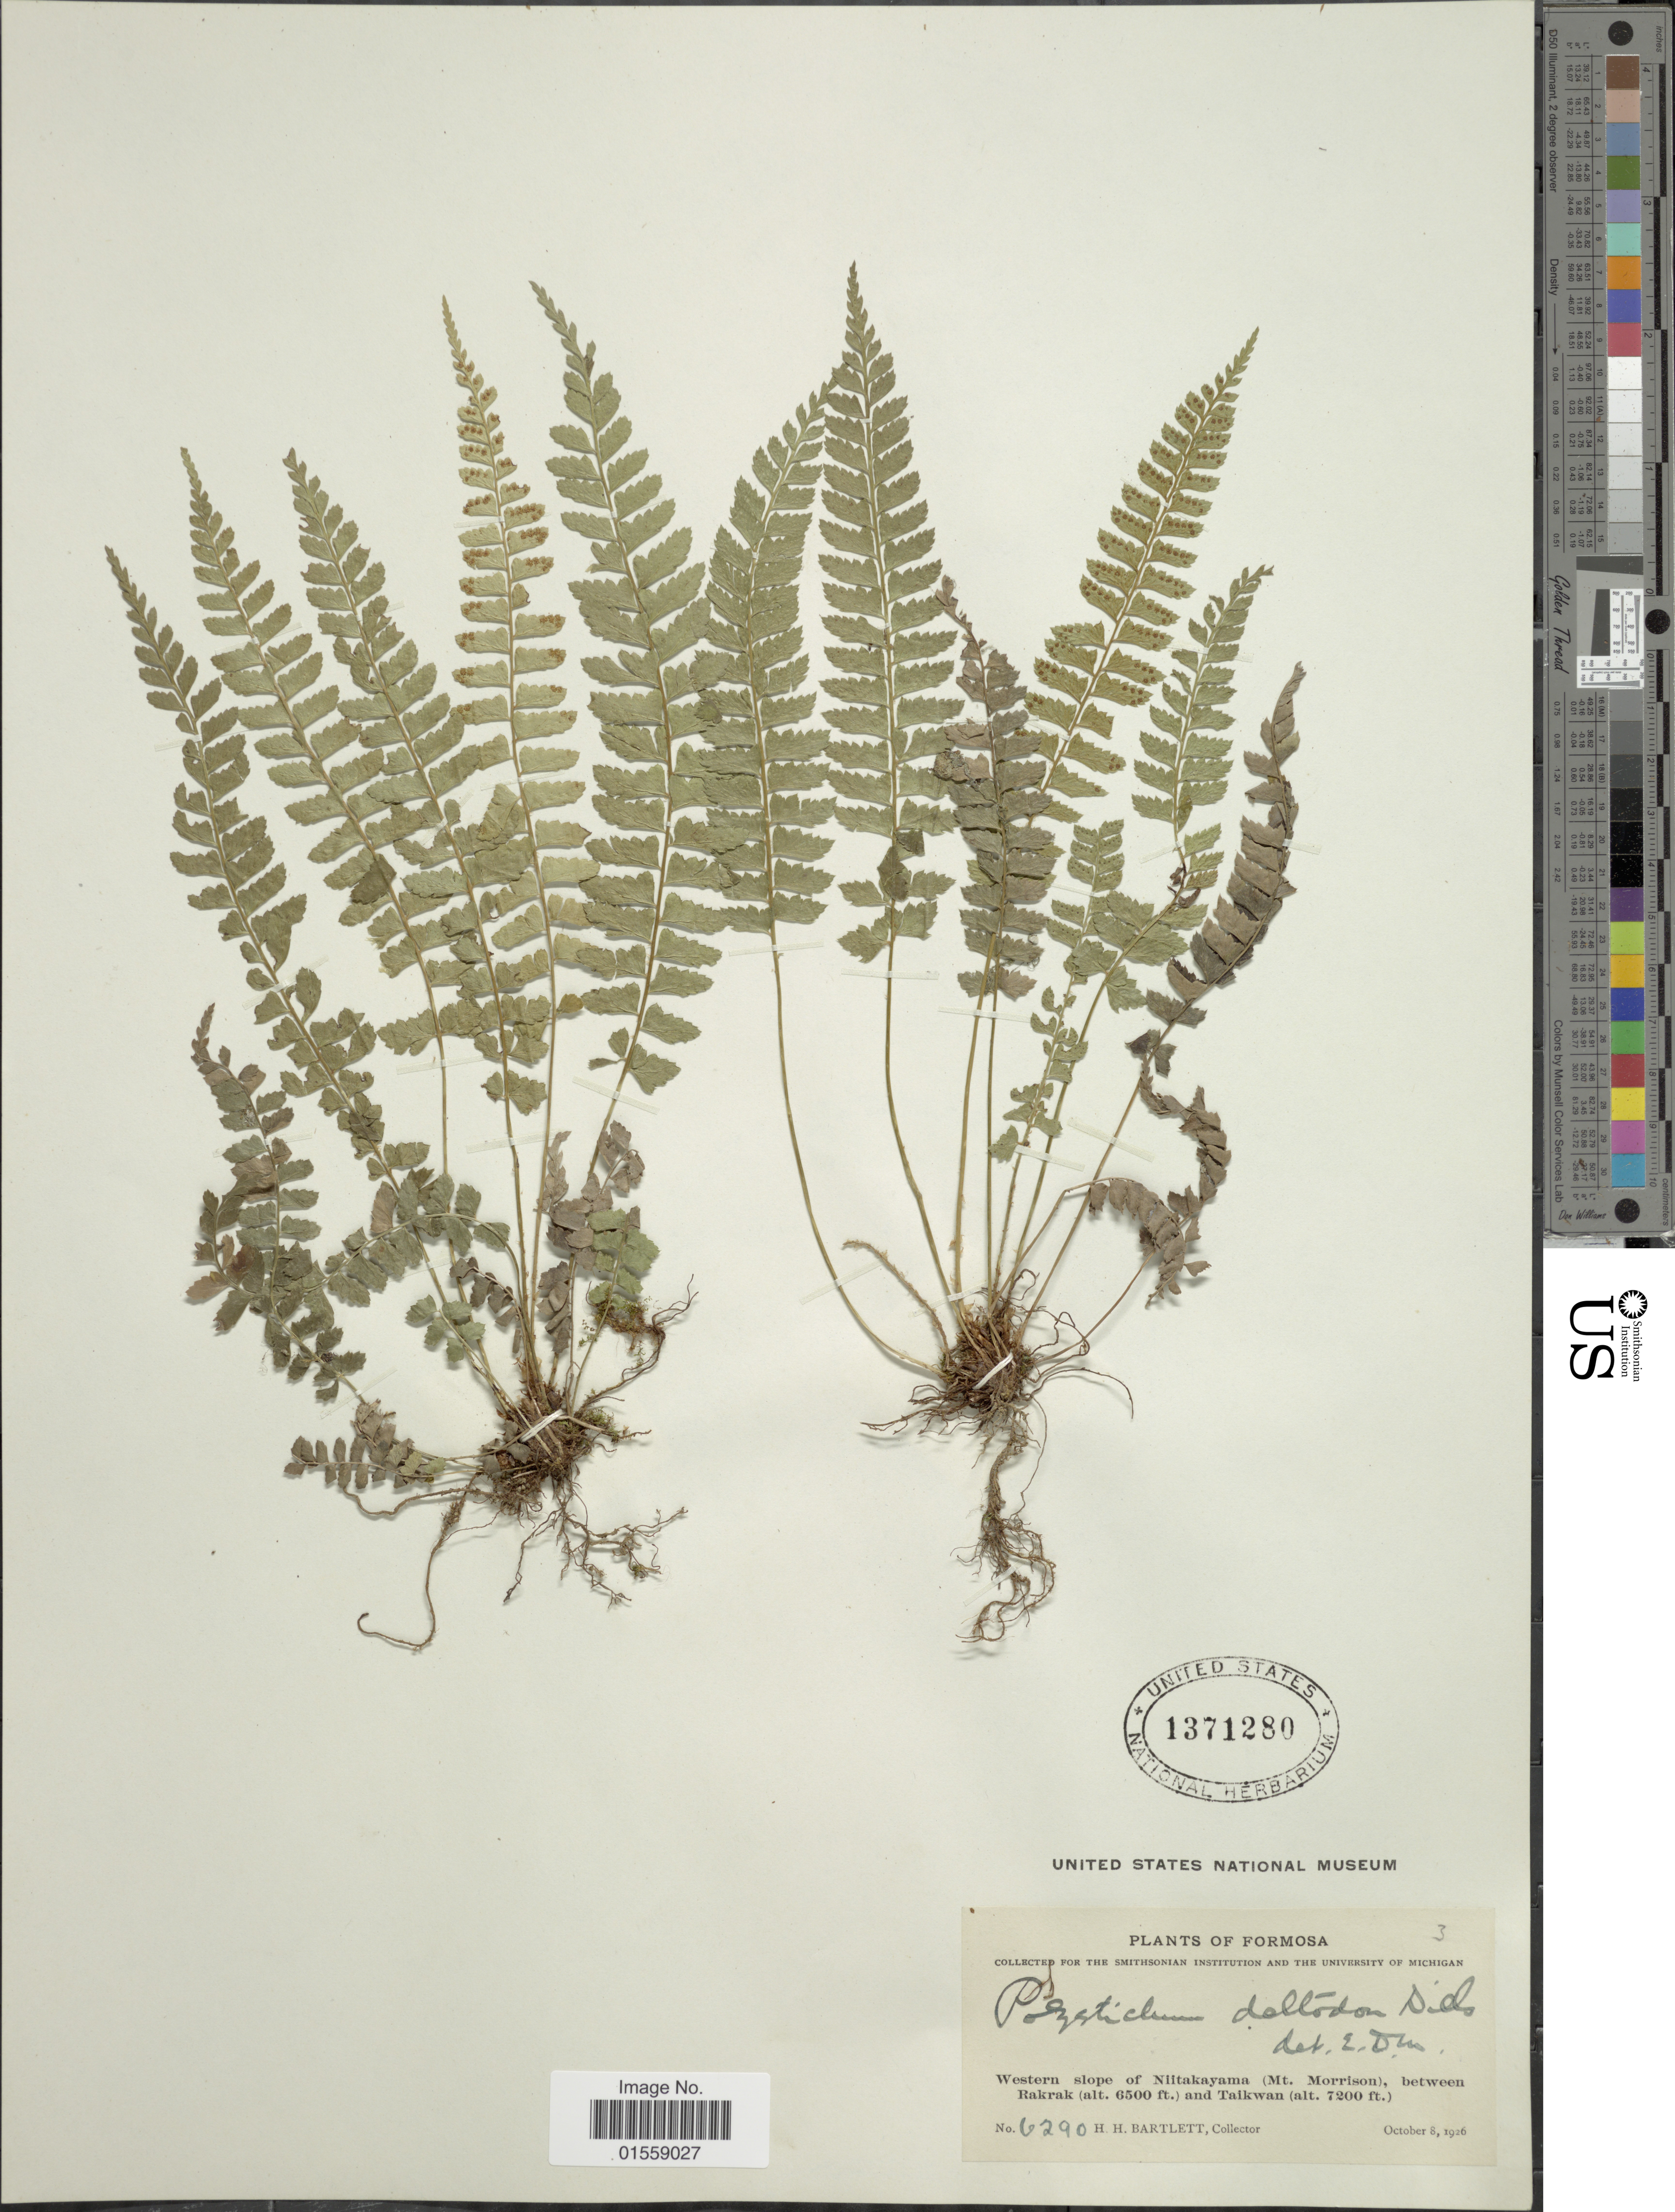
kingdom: Plantae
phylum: Tracheophyta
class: Polypodiopsida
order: Polypodiales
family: Dryopteridaceae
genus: Polystichum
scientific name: Polystichum deltodon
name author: (Baker) Diels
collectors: H. H. Bartlett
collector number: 6290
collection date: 1926-10-08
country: Taiwan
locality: Formosa, western slope of Niitakayama (Mt. Morrison), between Rabrak and Taikwan.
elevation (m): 1981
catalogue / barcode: US 1371280